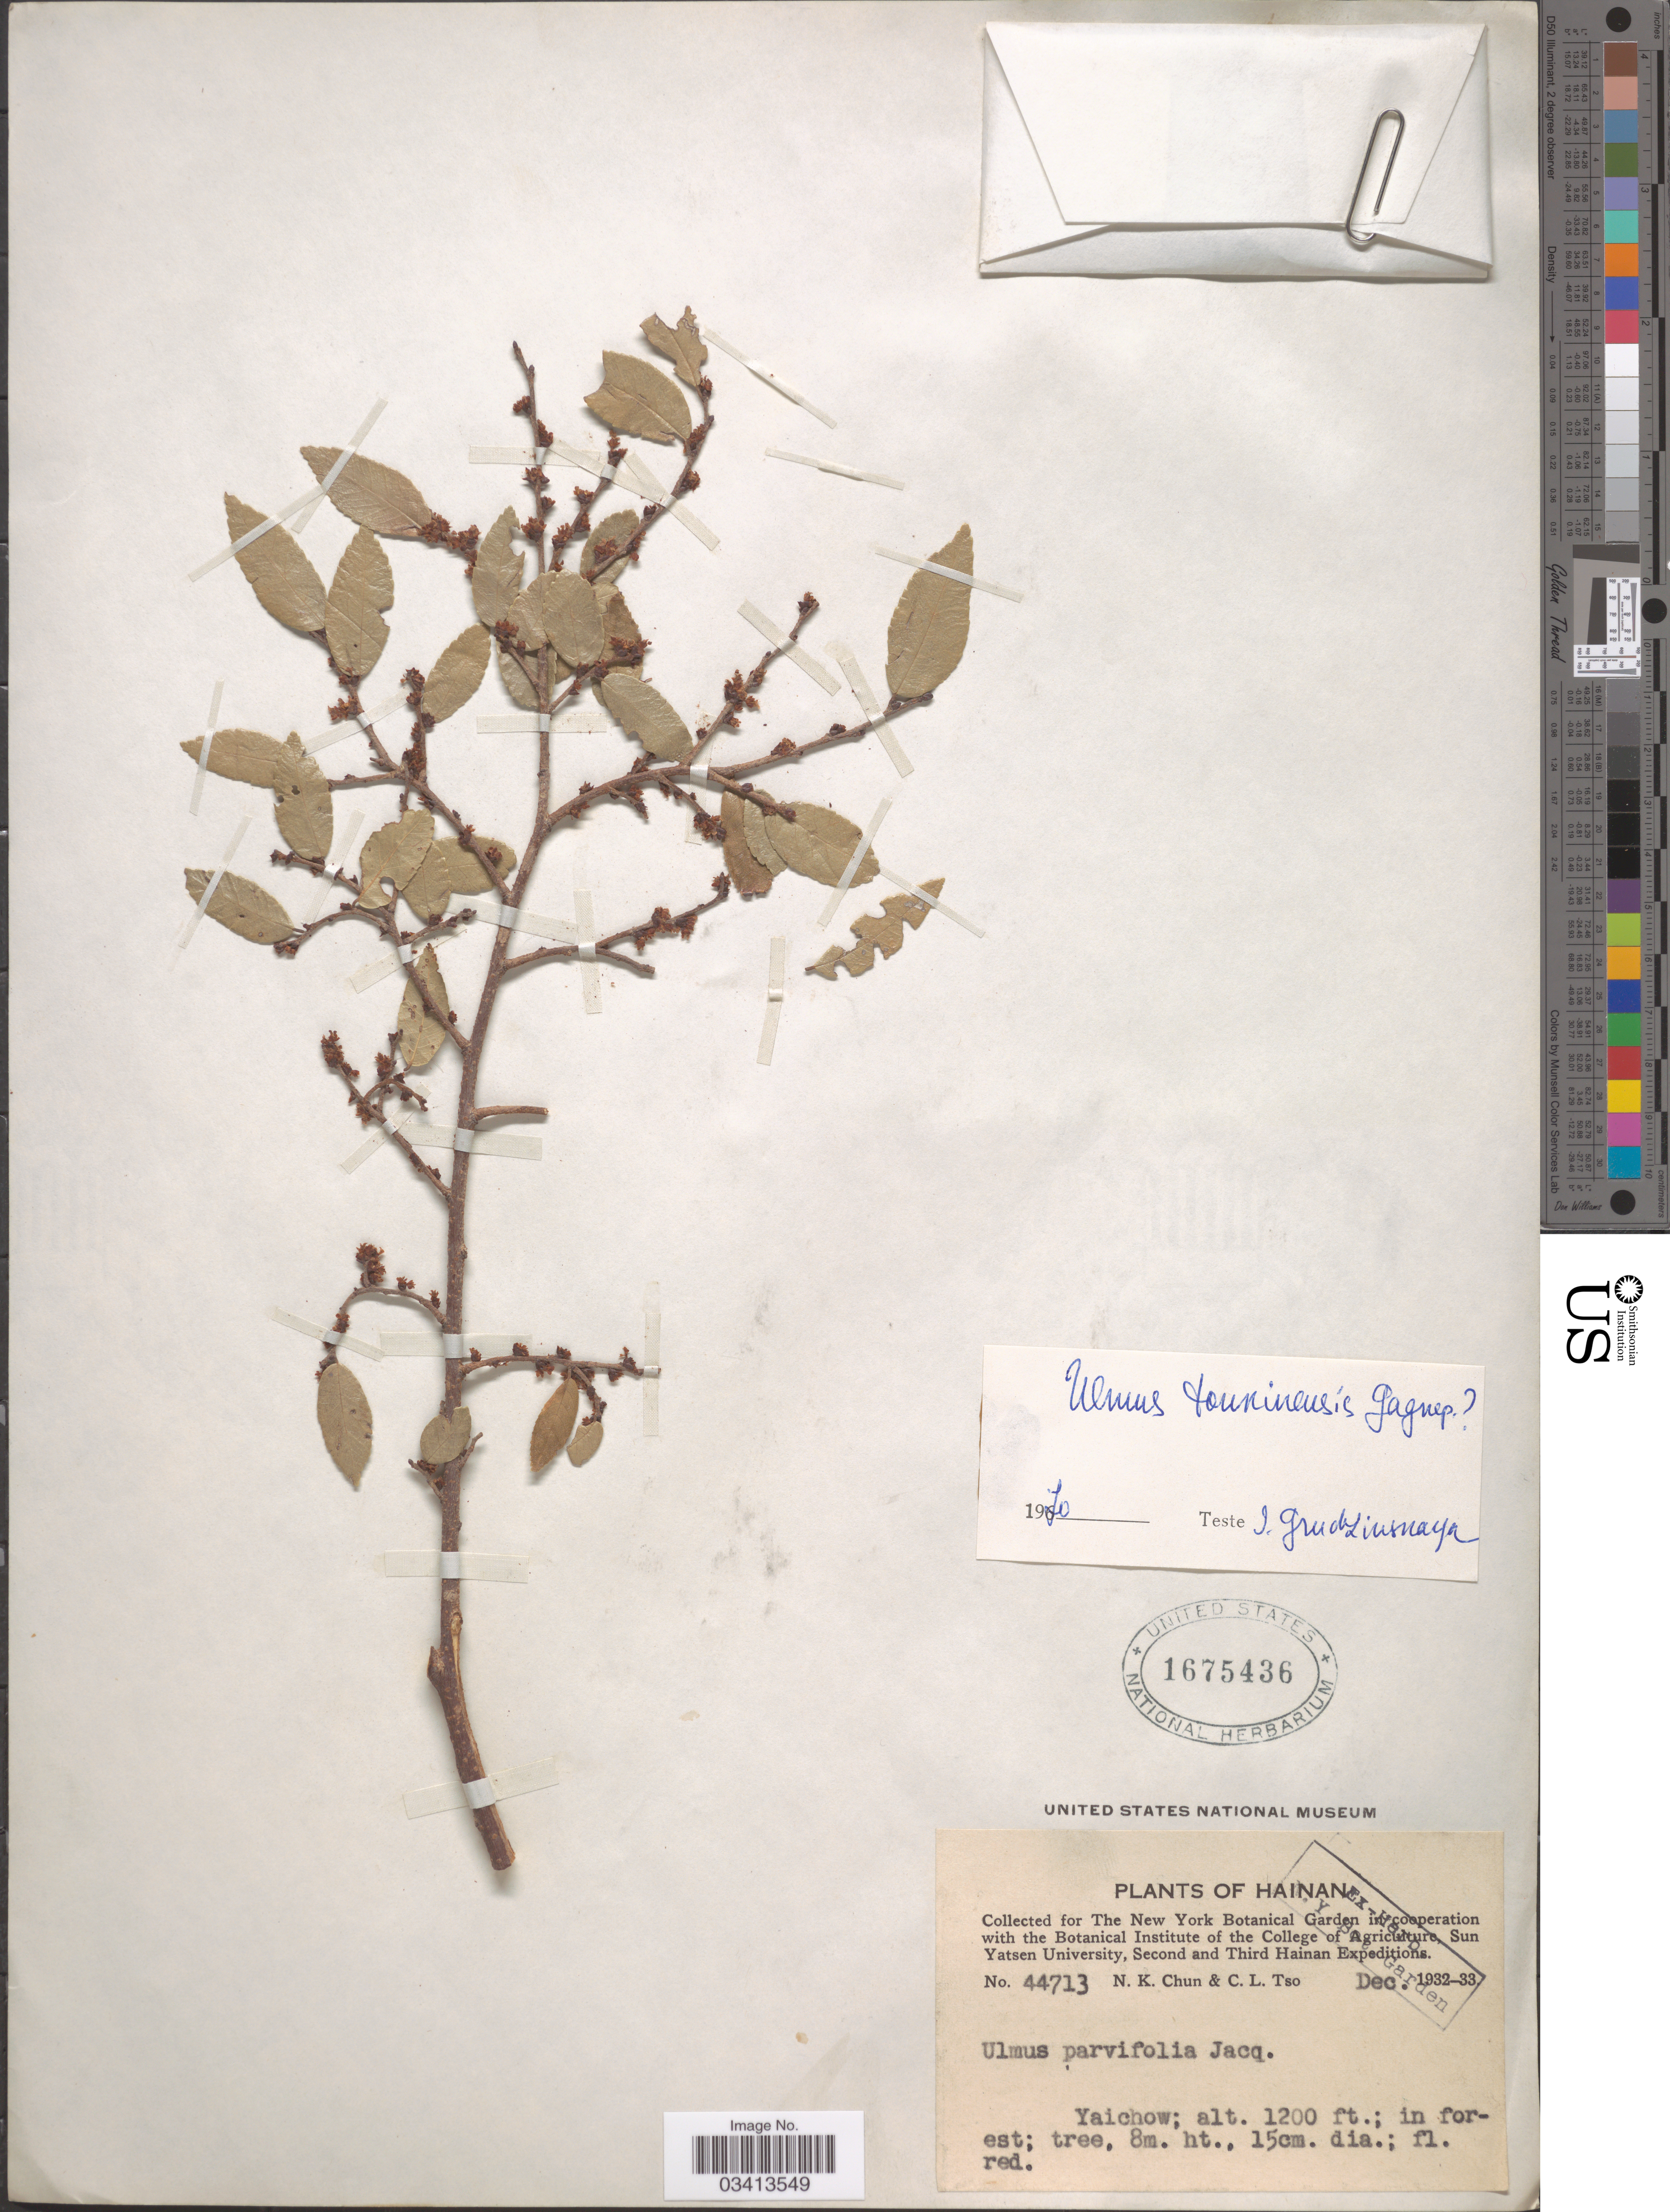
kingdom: Plantae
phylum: Tracheophyta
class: Magnoliopsida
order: Rosales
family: Ulmaceae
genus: Ulmus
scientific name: Ulmus tonkinensis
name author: Gagnep.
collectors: N. K. Chun & C. Tso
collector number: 44713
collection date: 1932-12/1933-12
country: China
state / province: Hainan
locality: Yaichow.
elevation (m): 366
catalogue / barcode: US 1675436